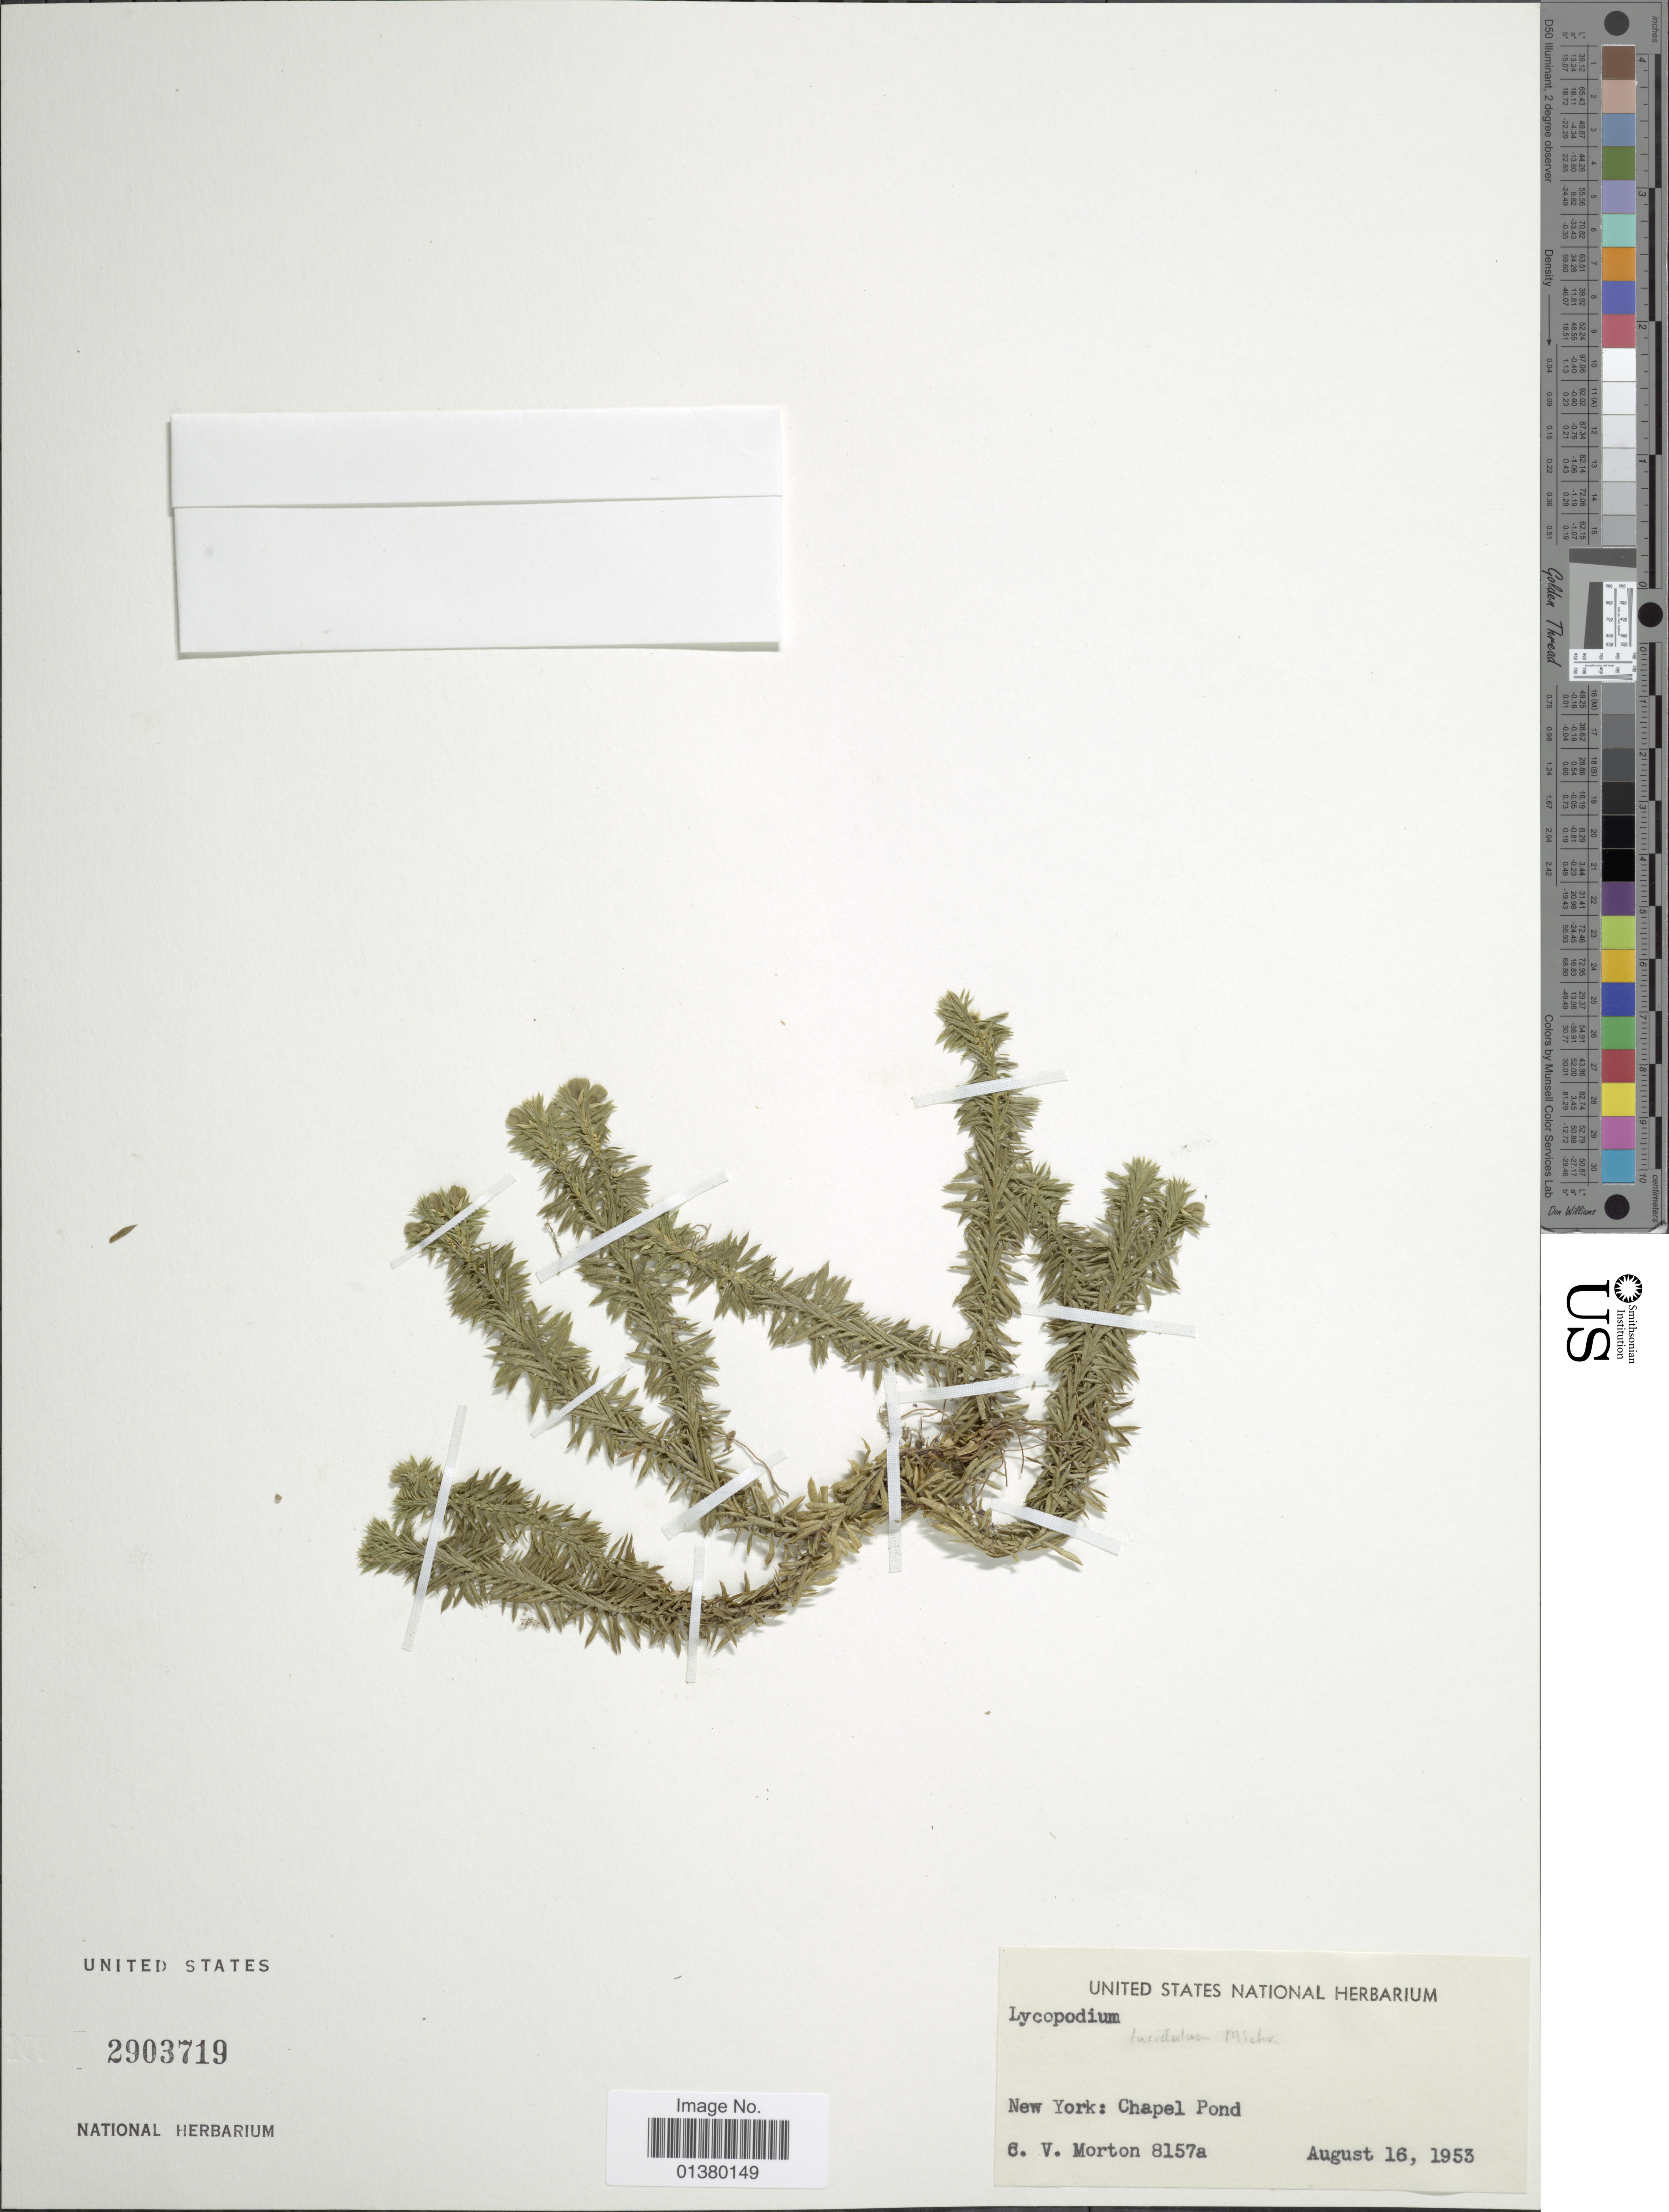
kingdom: Plantae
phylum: Tracheophyta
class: Lycopodiopsida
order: Lycopodiales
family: Lycopodiaceae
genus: Huperzia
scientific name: Huperzia lucidula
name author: (Michx.) Trevis.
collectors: C. V. Morton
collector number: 8157a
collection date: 1953-08-16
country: United States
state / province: New York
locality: Chapel Pond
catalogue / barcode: US 2903719